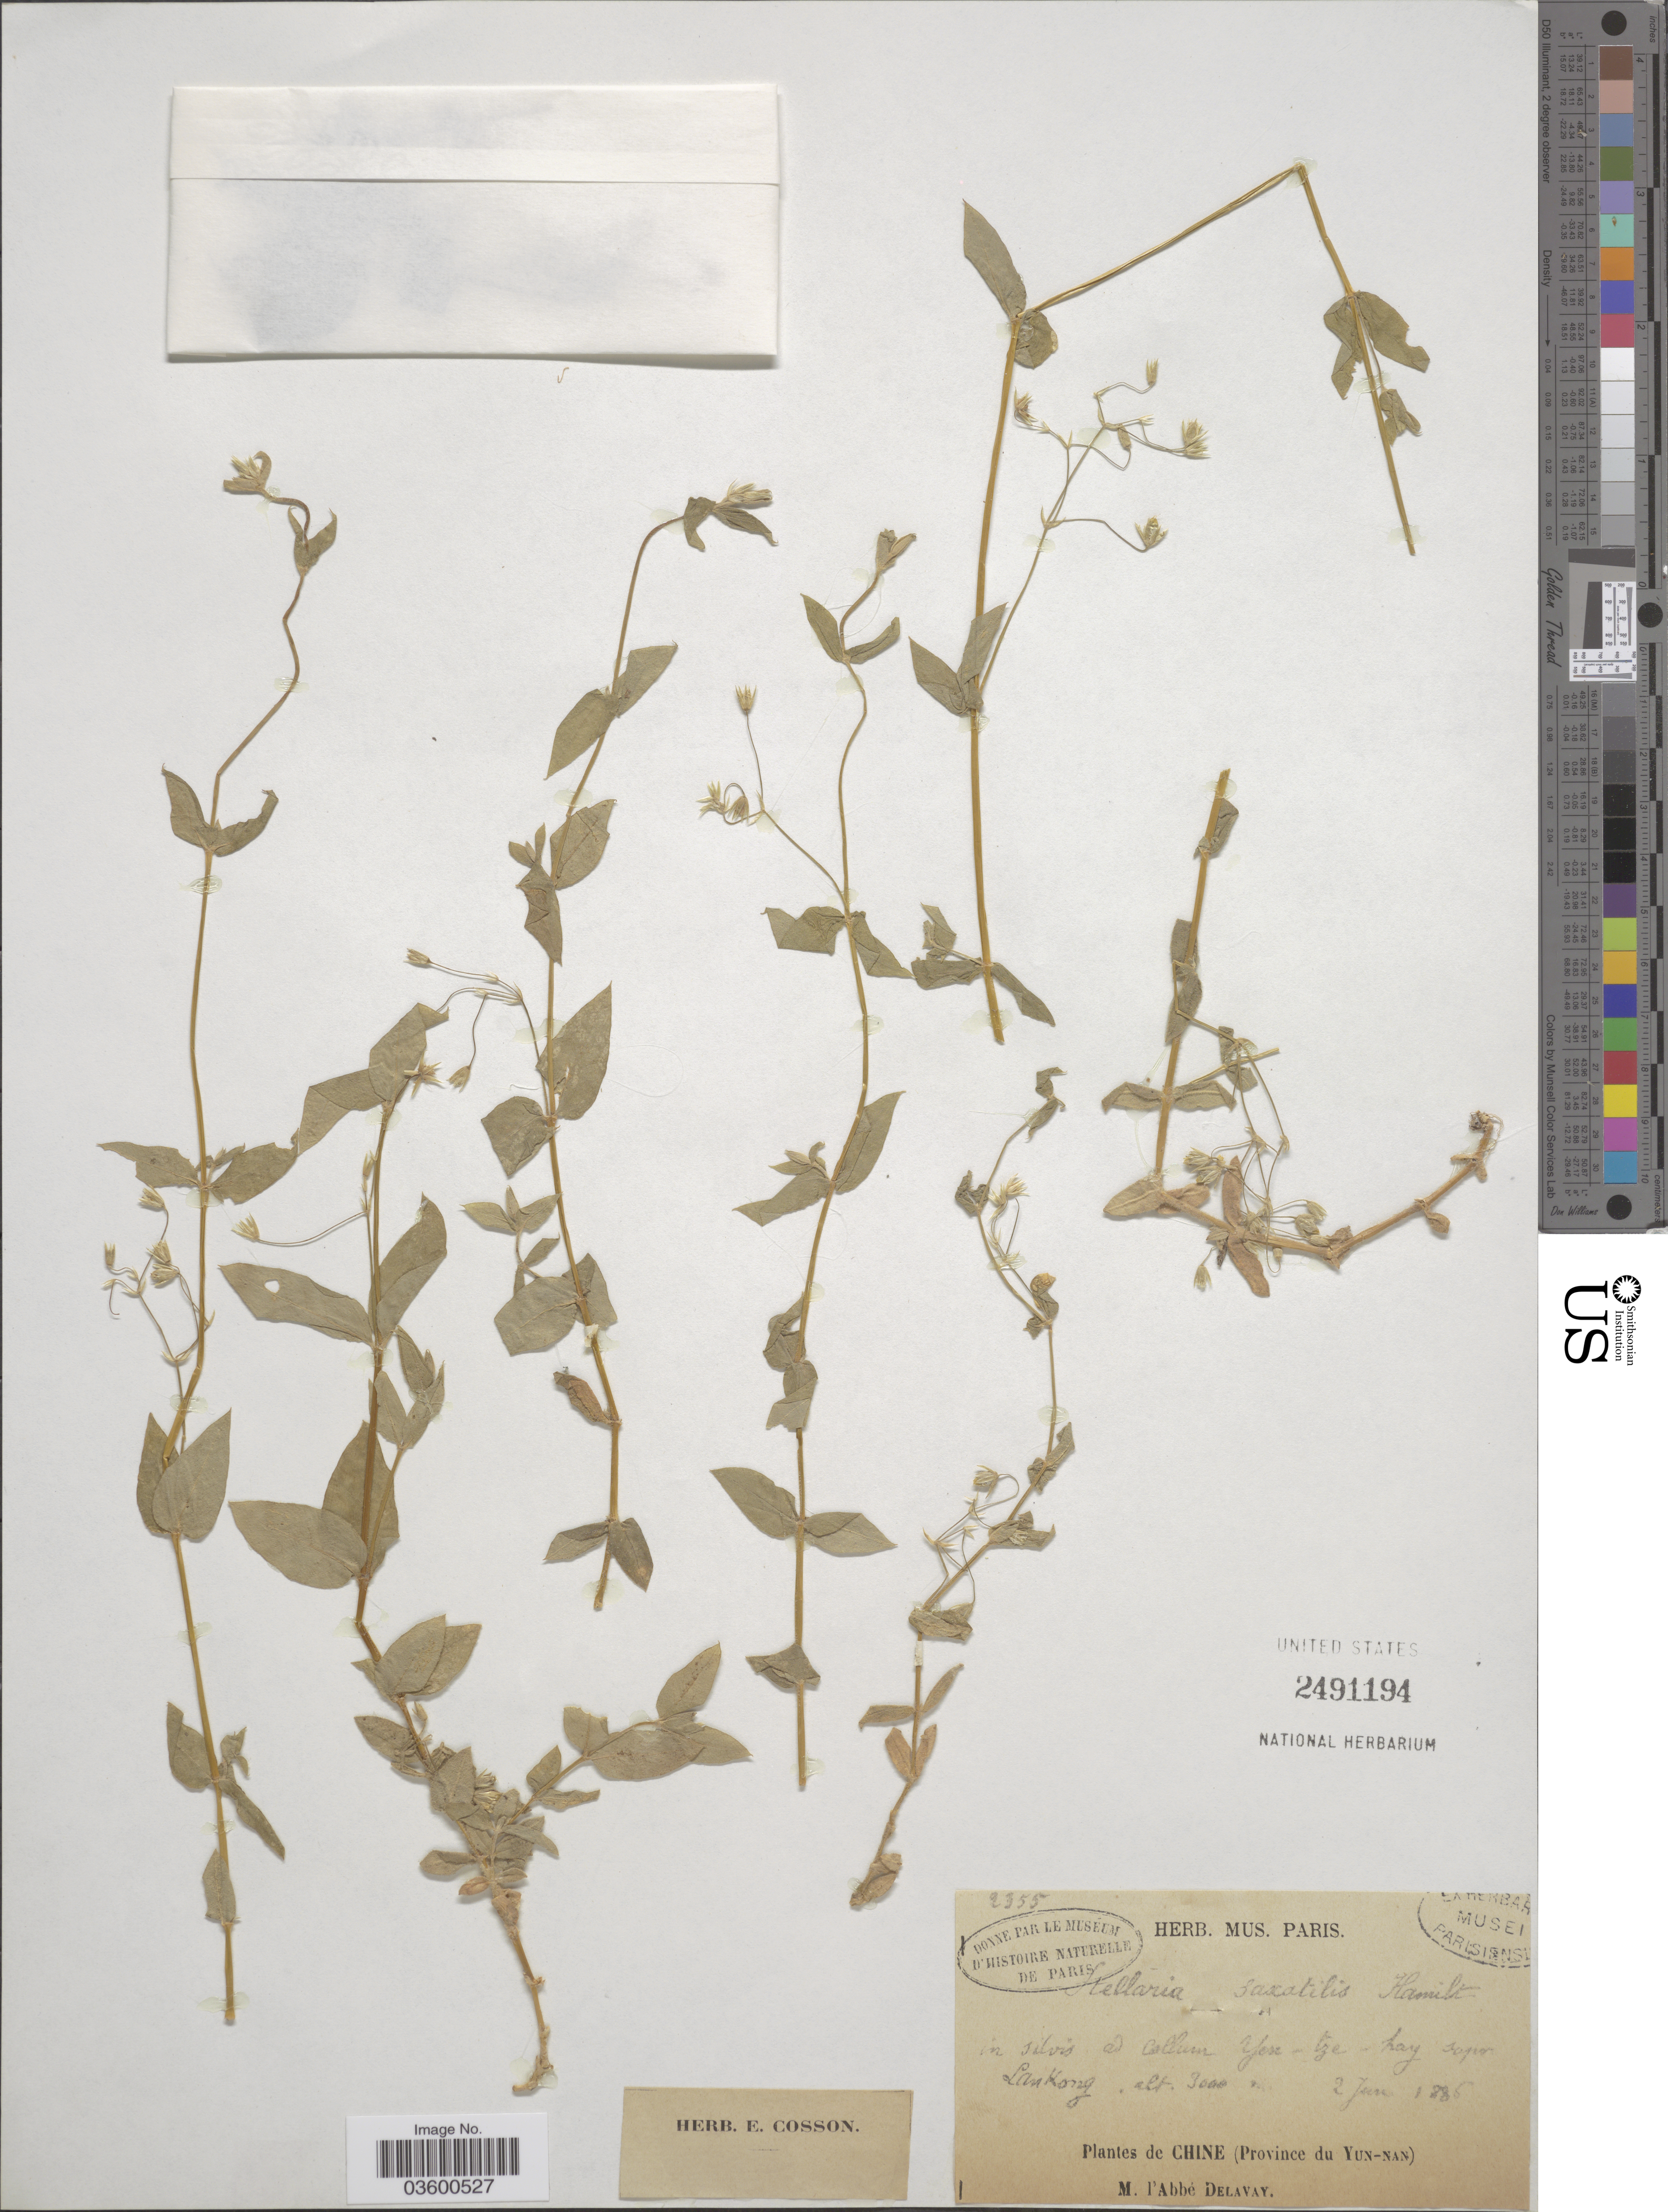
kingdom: Plantae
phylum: Tracheophyta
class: Magnoliopsida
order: Caryophyllales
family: Caryophyllaceae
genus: Stellaria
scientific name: Stellaria saxatilis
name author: Buch.-Ham. ex D. Don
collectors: P. Delavay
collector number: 2355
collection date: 1885-06-02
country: China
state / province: Yunnan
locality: In silvis ad callum Yese-tze-hay supr Lan Kong. [interpreted]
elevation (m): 3000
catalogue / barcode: US 2491194